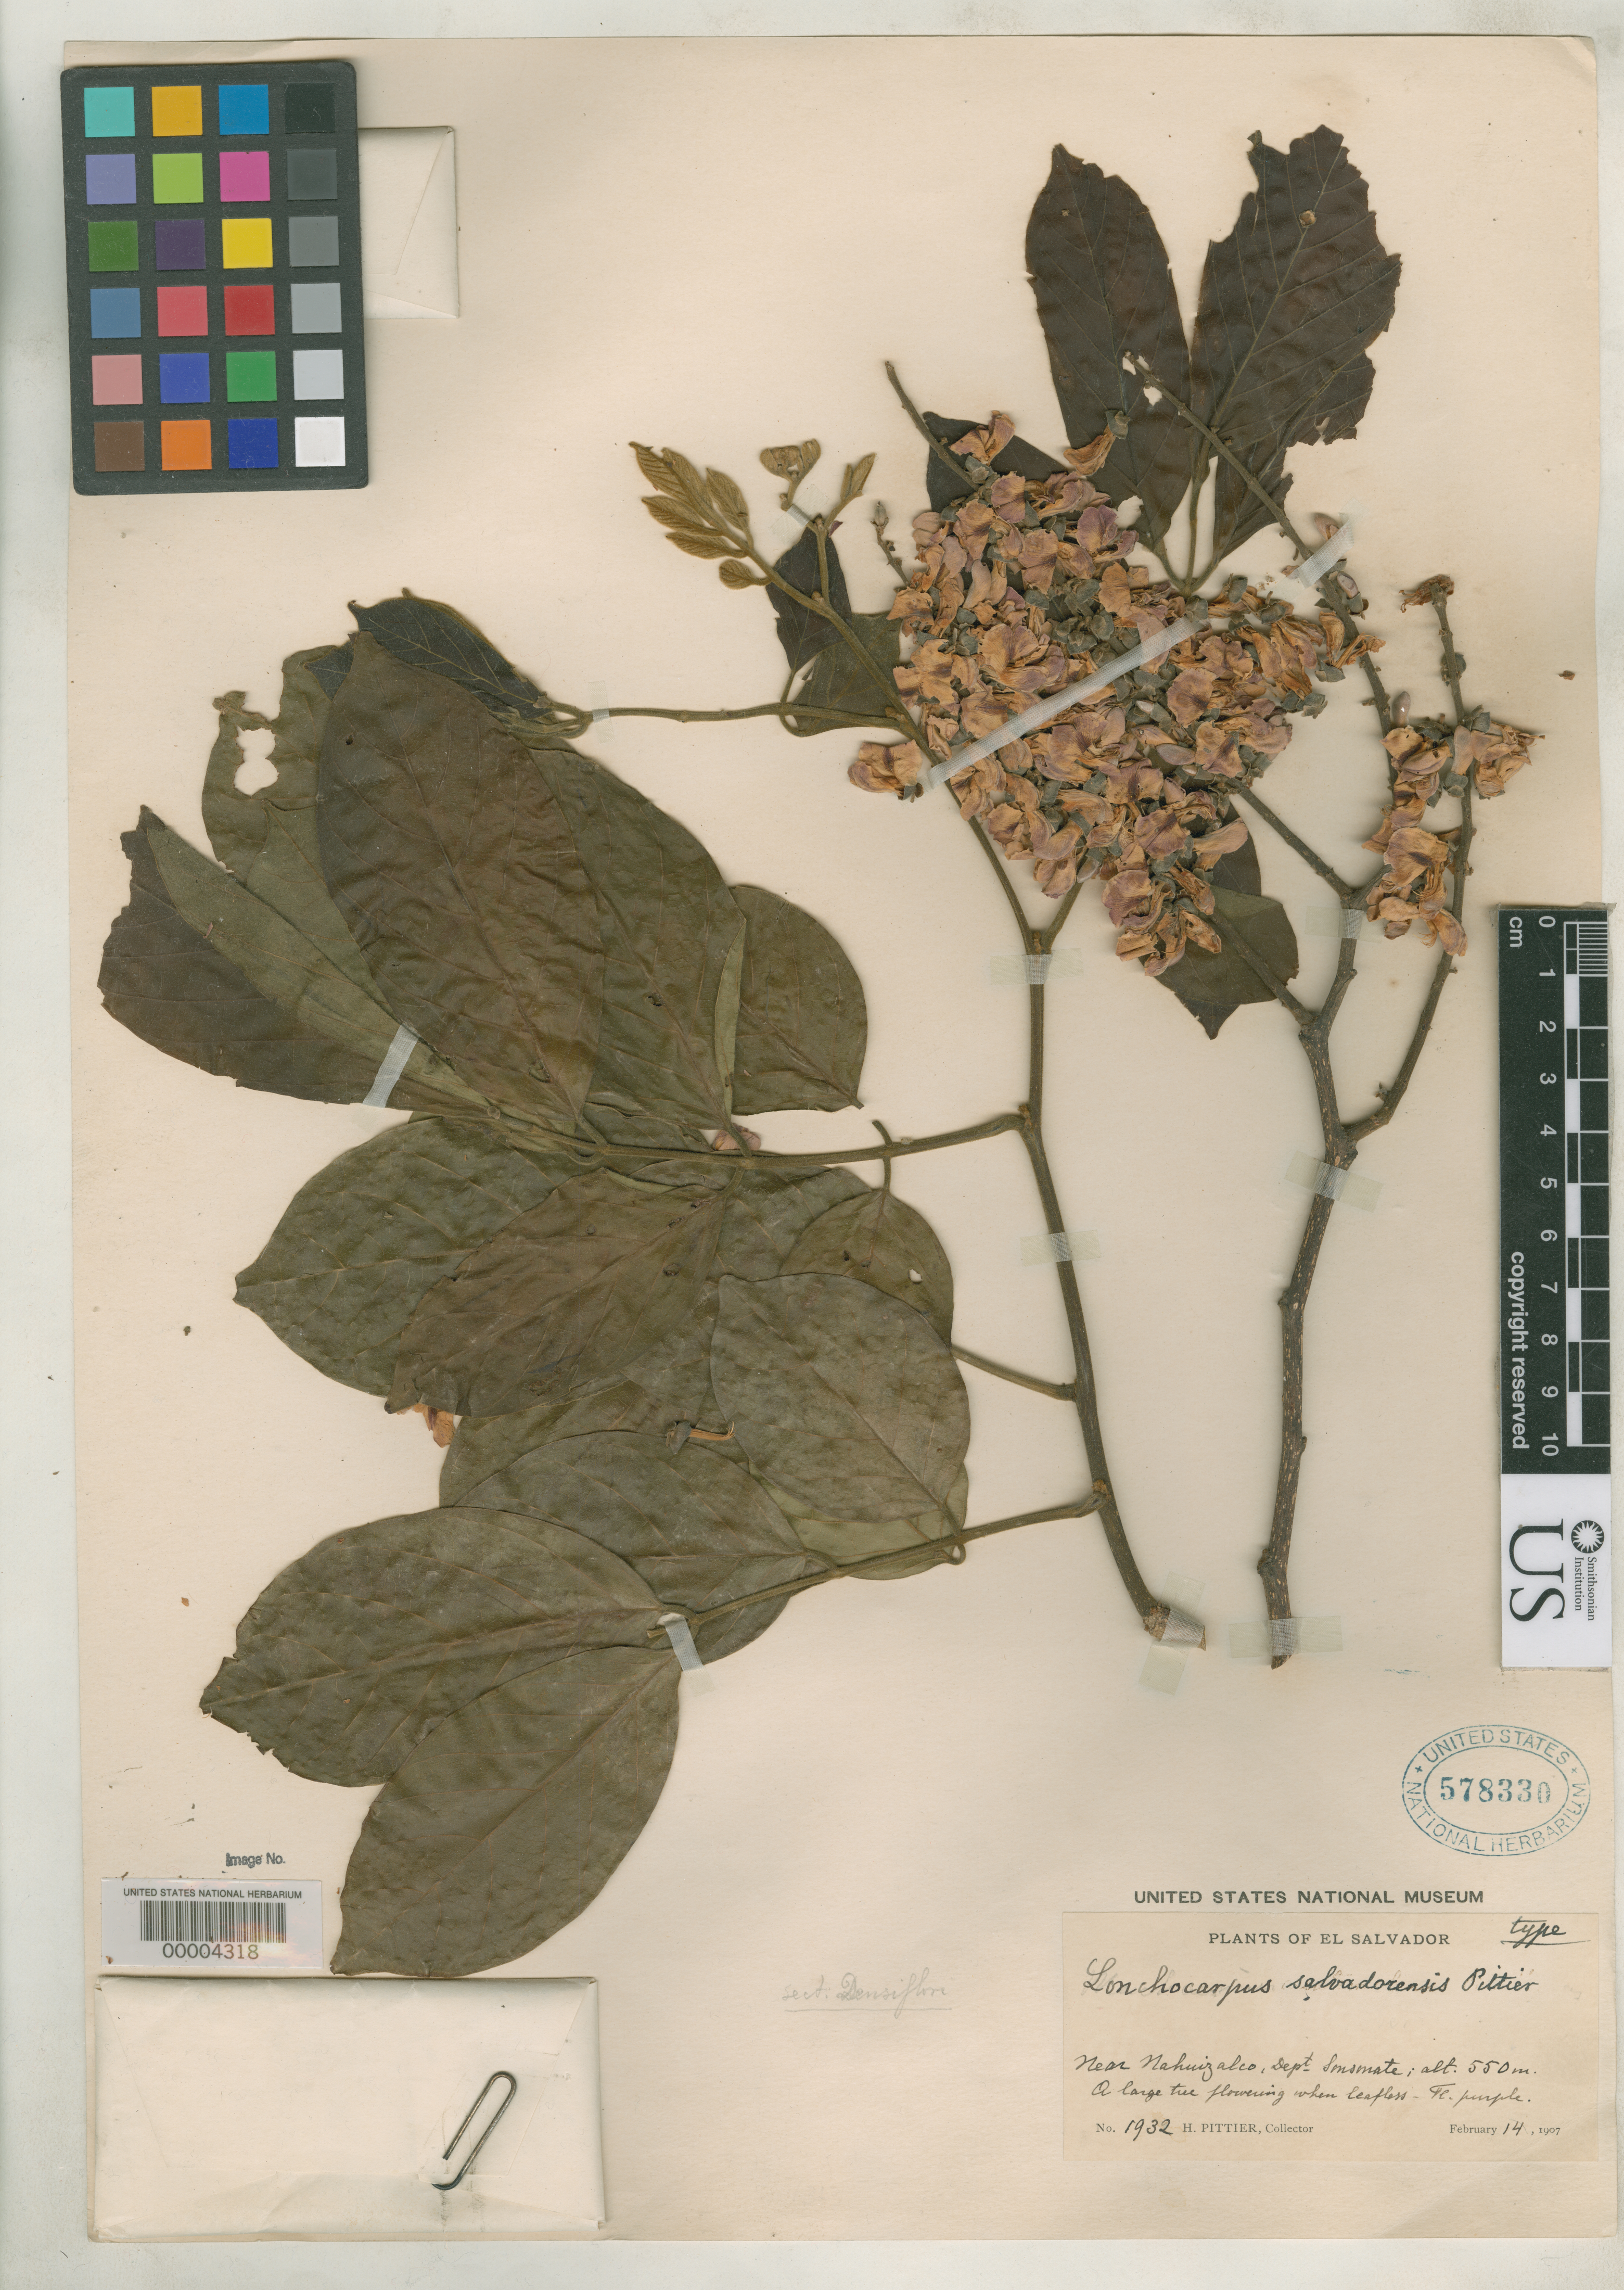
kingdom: Plantae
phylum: Tracheophyta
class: Magnoliopsida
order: Fabales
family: Fabaceae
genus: Lonchocarpus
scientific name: Lonchocarpus salvadorensis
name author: Pittier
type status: Holotype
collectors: H. F. Pittier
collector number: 1932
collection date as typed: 16 Feb 1907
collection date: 1907-02-16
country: El Salvador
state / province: Sonsonate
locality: Near Nahuizalco.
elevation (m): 550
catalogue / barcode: US 578330